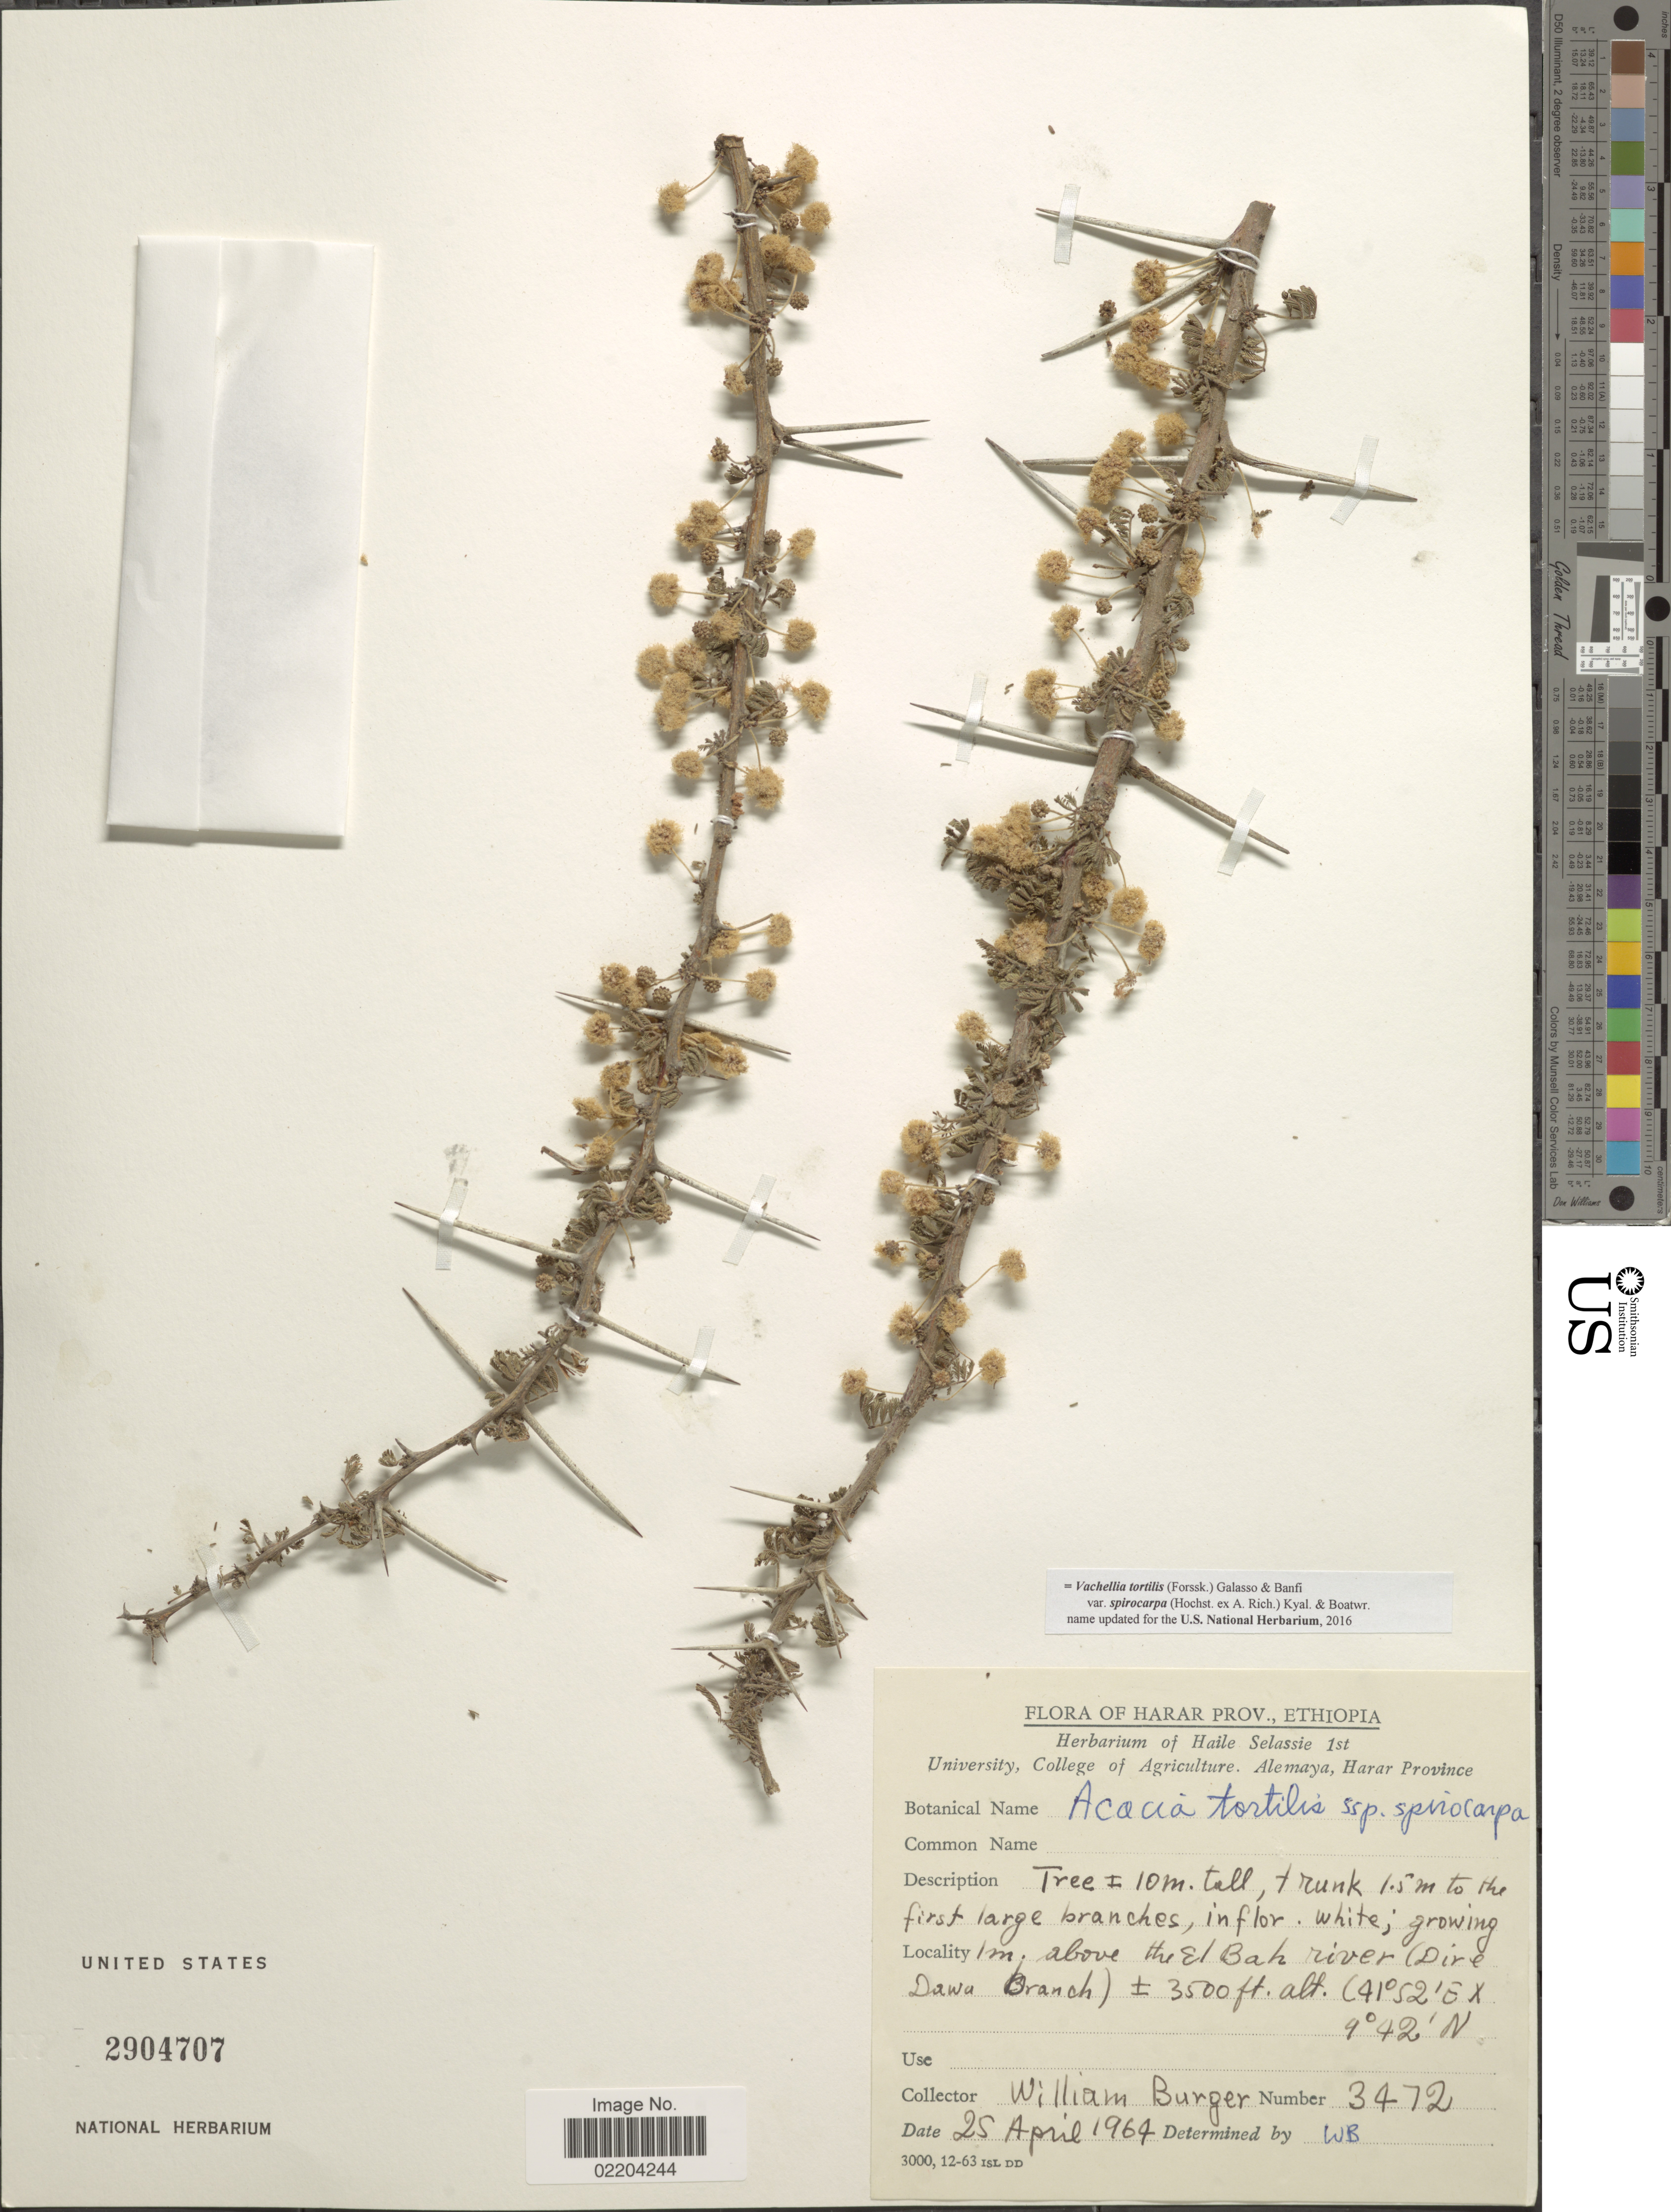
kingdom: Plantae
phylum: Tracheophyta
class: Magnoliopsida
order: Fabales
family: Fabaceae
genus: Vachellia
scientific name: Vachellia tortilis subsp. spirocarpa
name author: (Hochst. ex A. Rich.) Kyal. & Boatwr.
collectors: W. Burger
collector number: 3472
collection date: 1964-04-25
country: Ethiopia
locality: Harar Prov., Ethiopia. 1 m above the El Bah River (Dire Dawa Branch).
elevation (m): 1067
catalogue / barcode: US 2904707